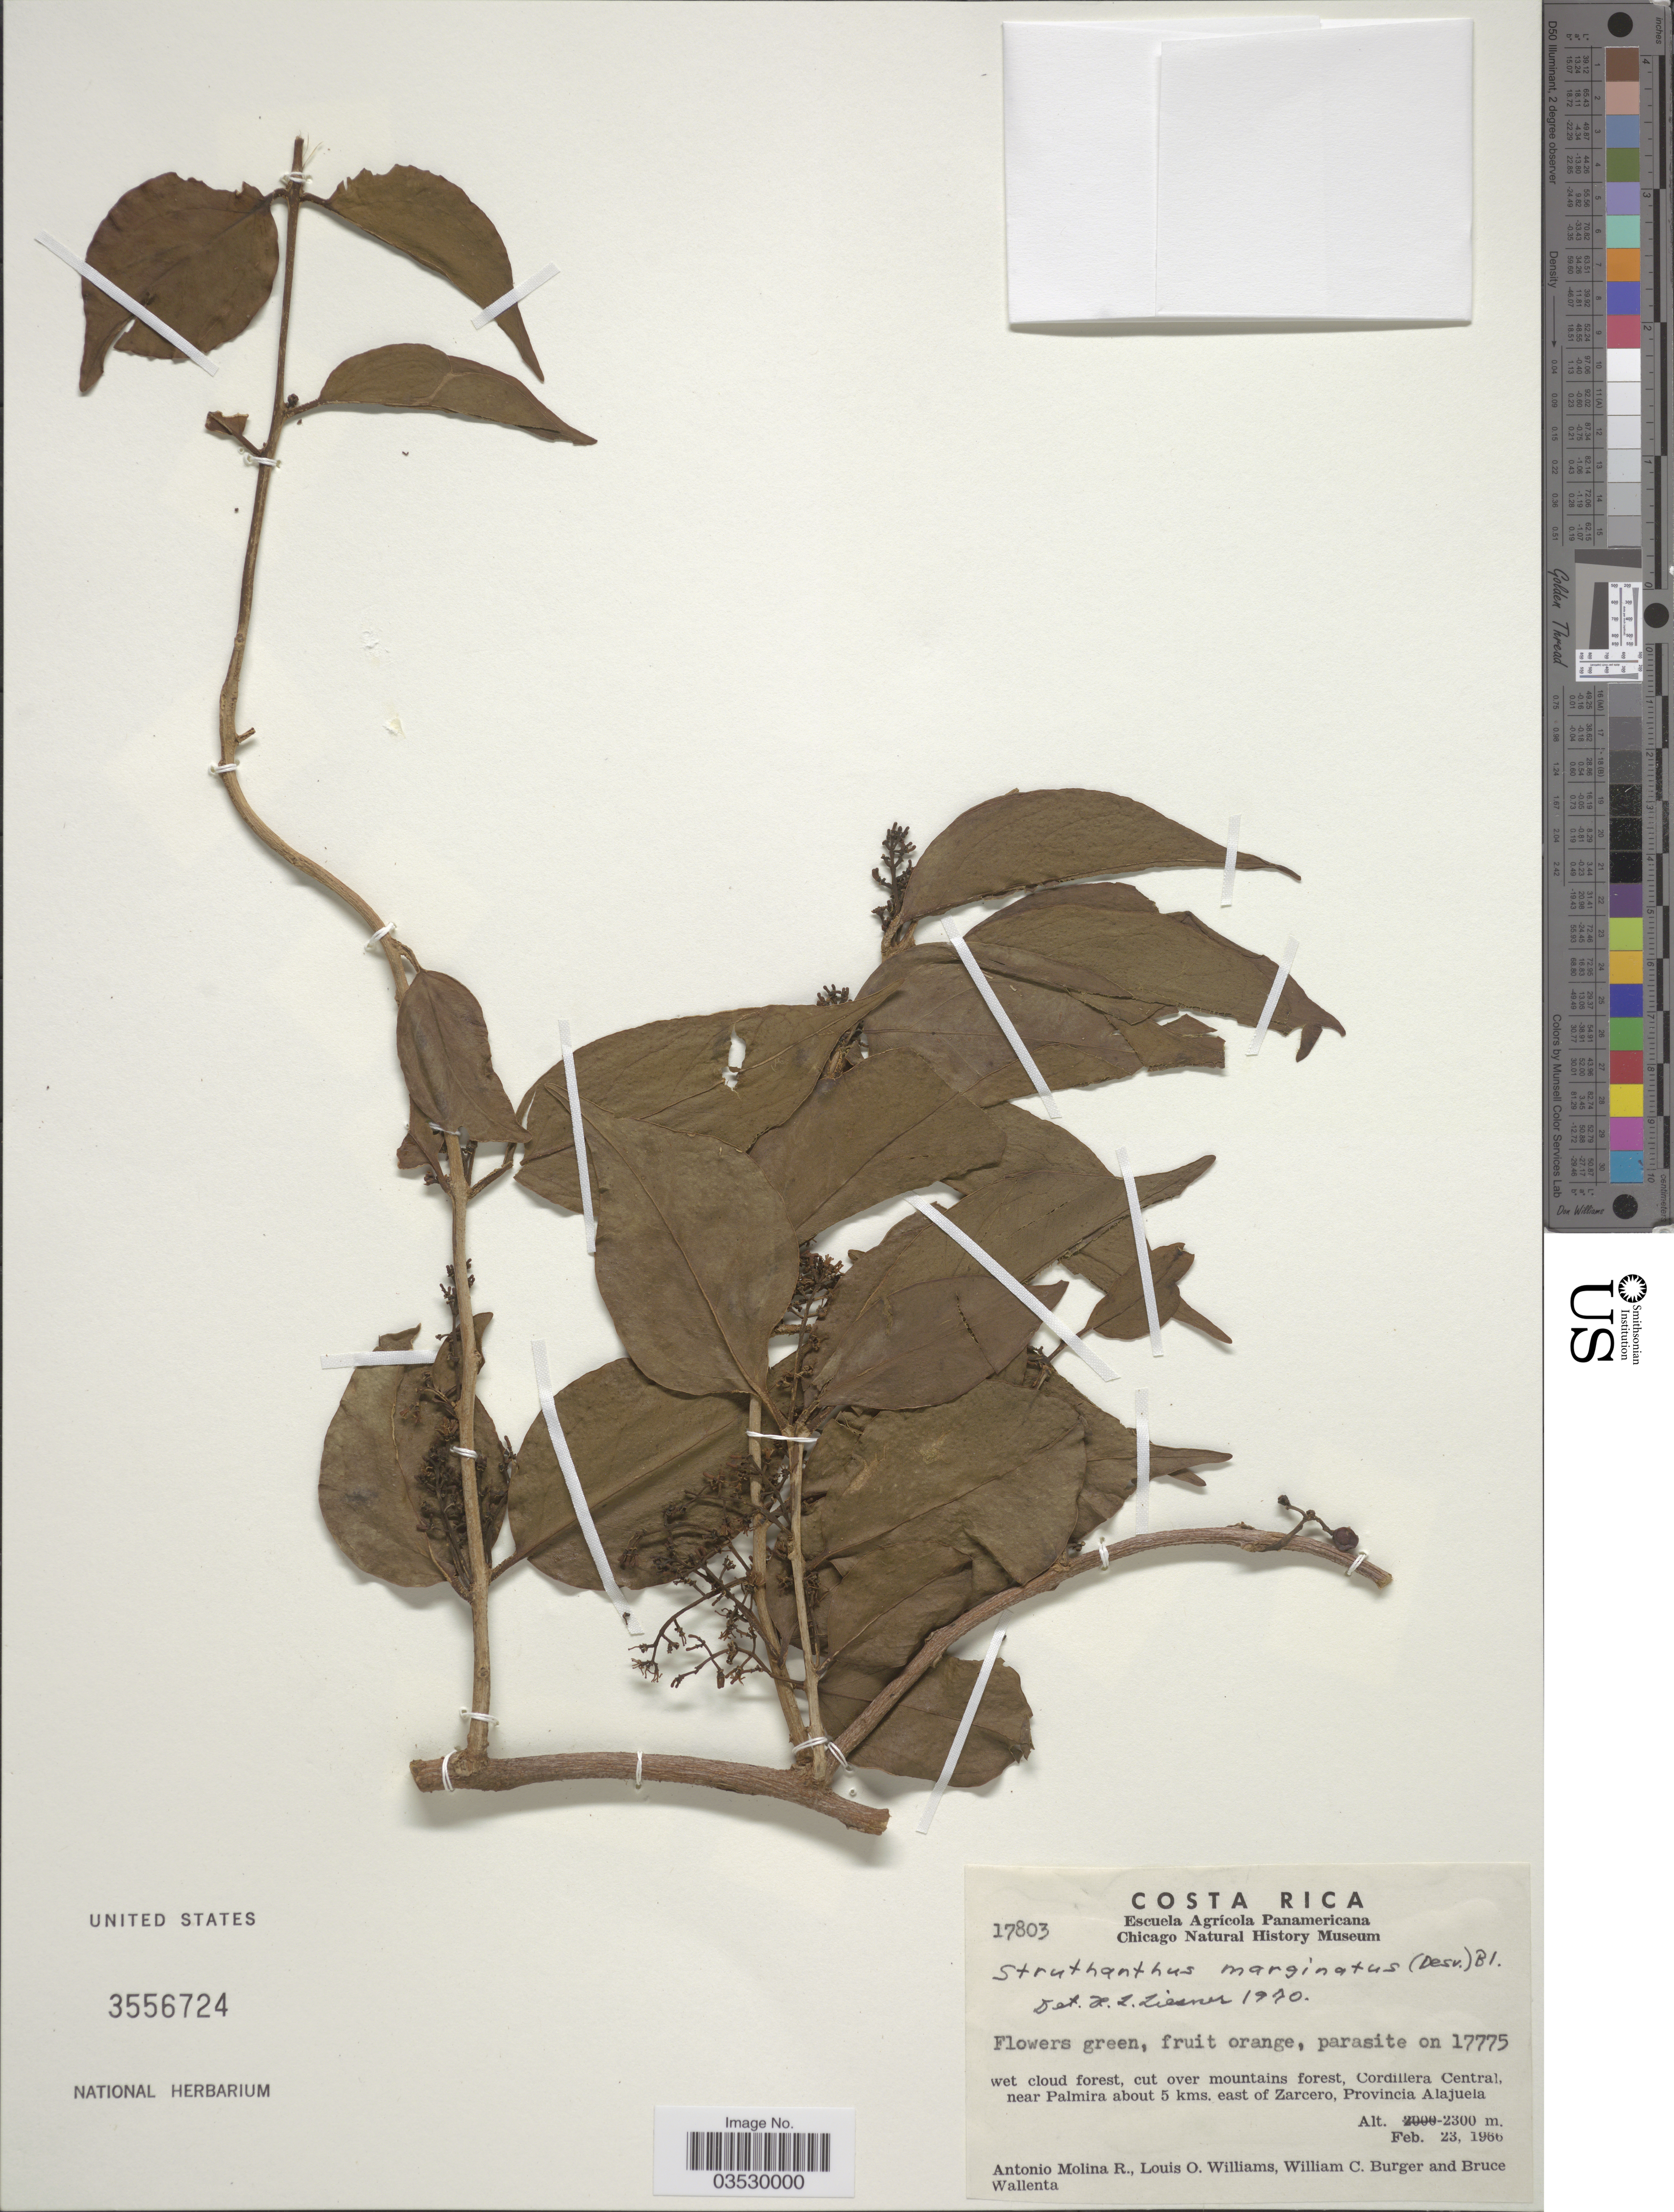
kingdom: Plantae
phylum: Tracheophyta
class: Magnoliopsida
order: Santalales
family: Loranthaceae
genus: Struthanthus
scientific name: Struthanthus marginatus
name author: (Desr.) Blume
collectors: A. Molina R., L. O. Williams, W. Burger & B. Wallenta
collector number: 17803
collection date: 1966-02-23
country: Costa Rica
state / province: Alajuela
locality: Cordillera Central, near Palmira about 5 kms. east of Zarcero.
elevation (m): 2300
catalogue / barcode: US 3556724